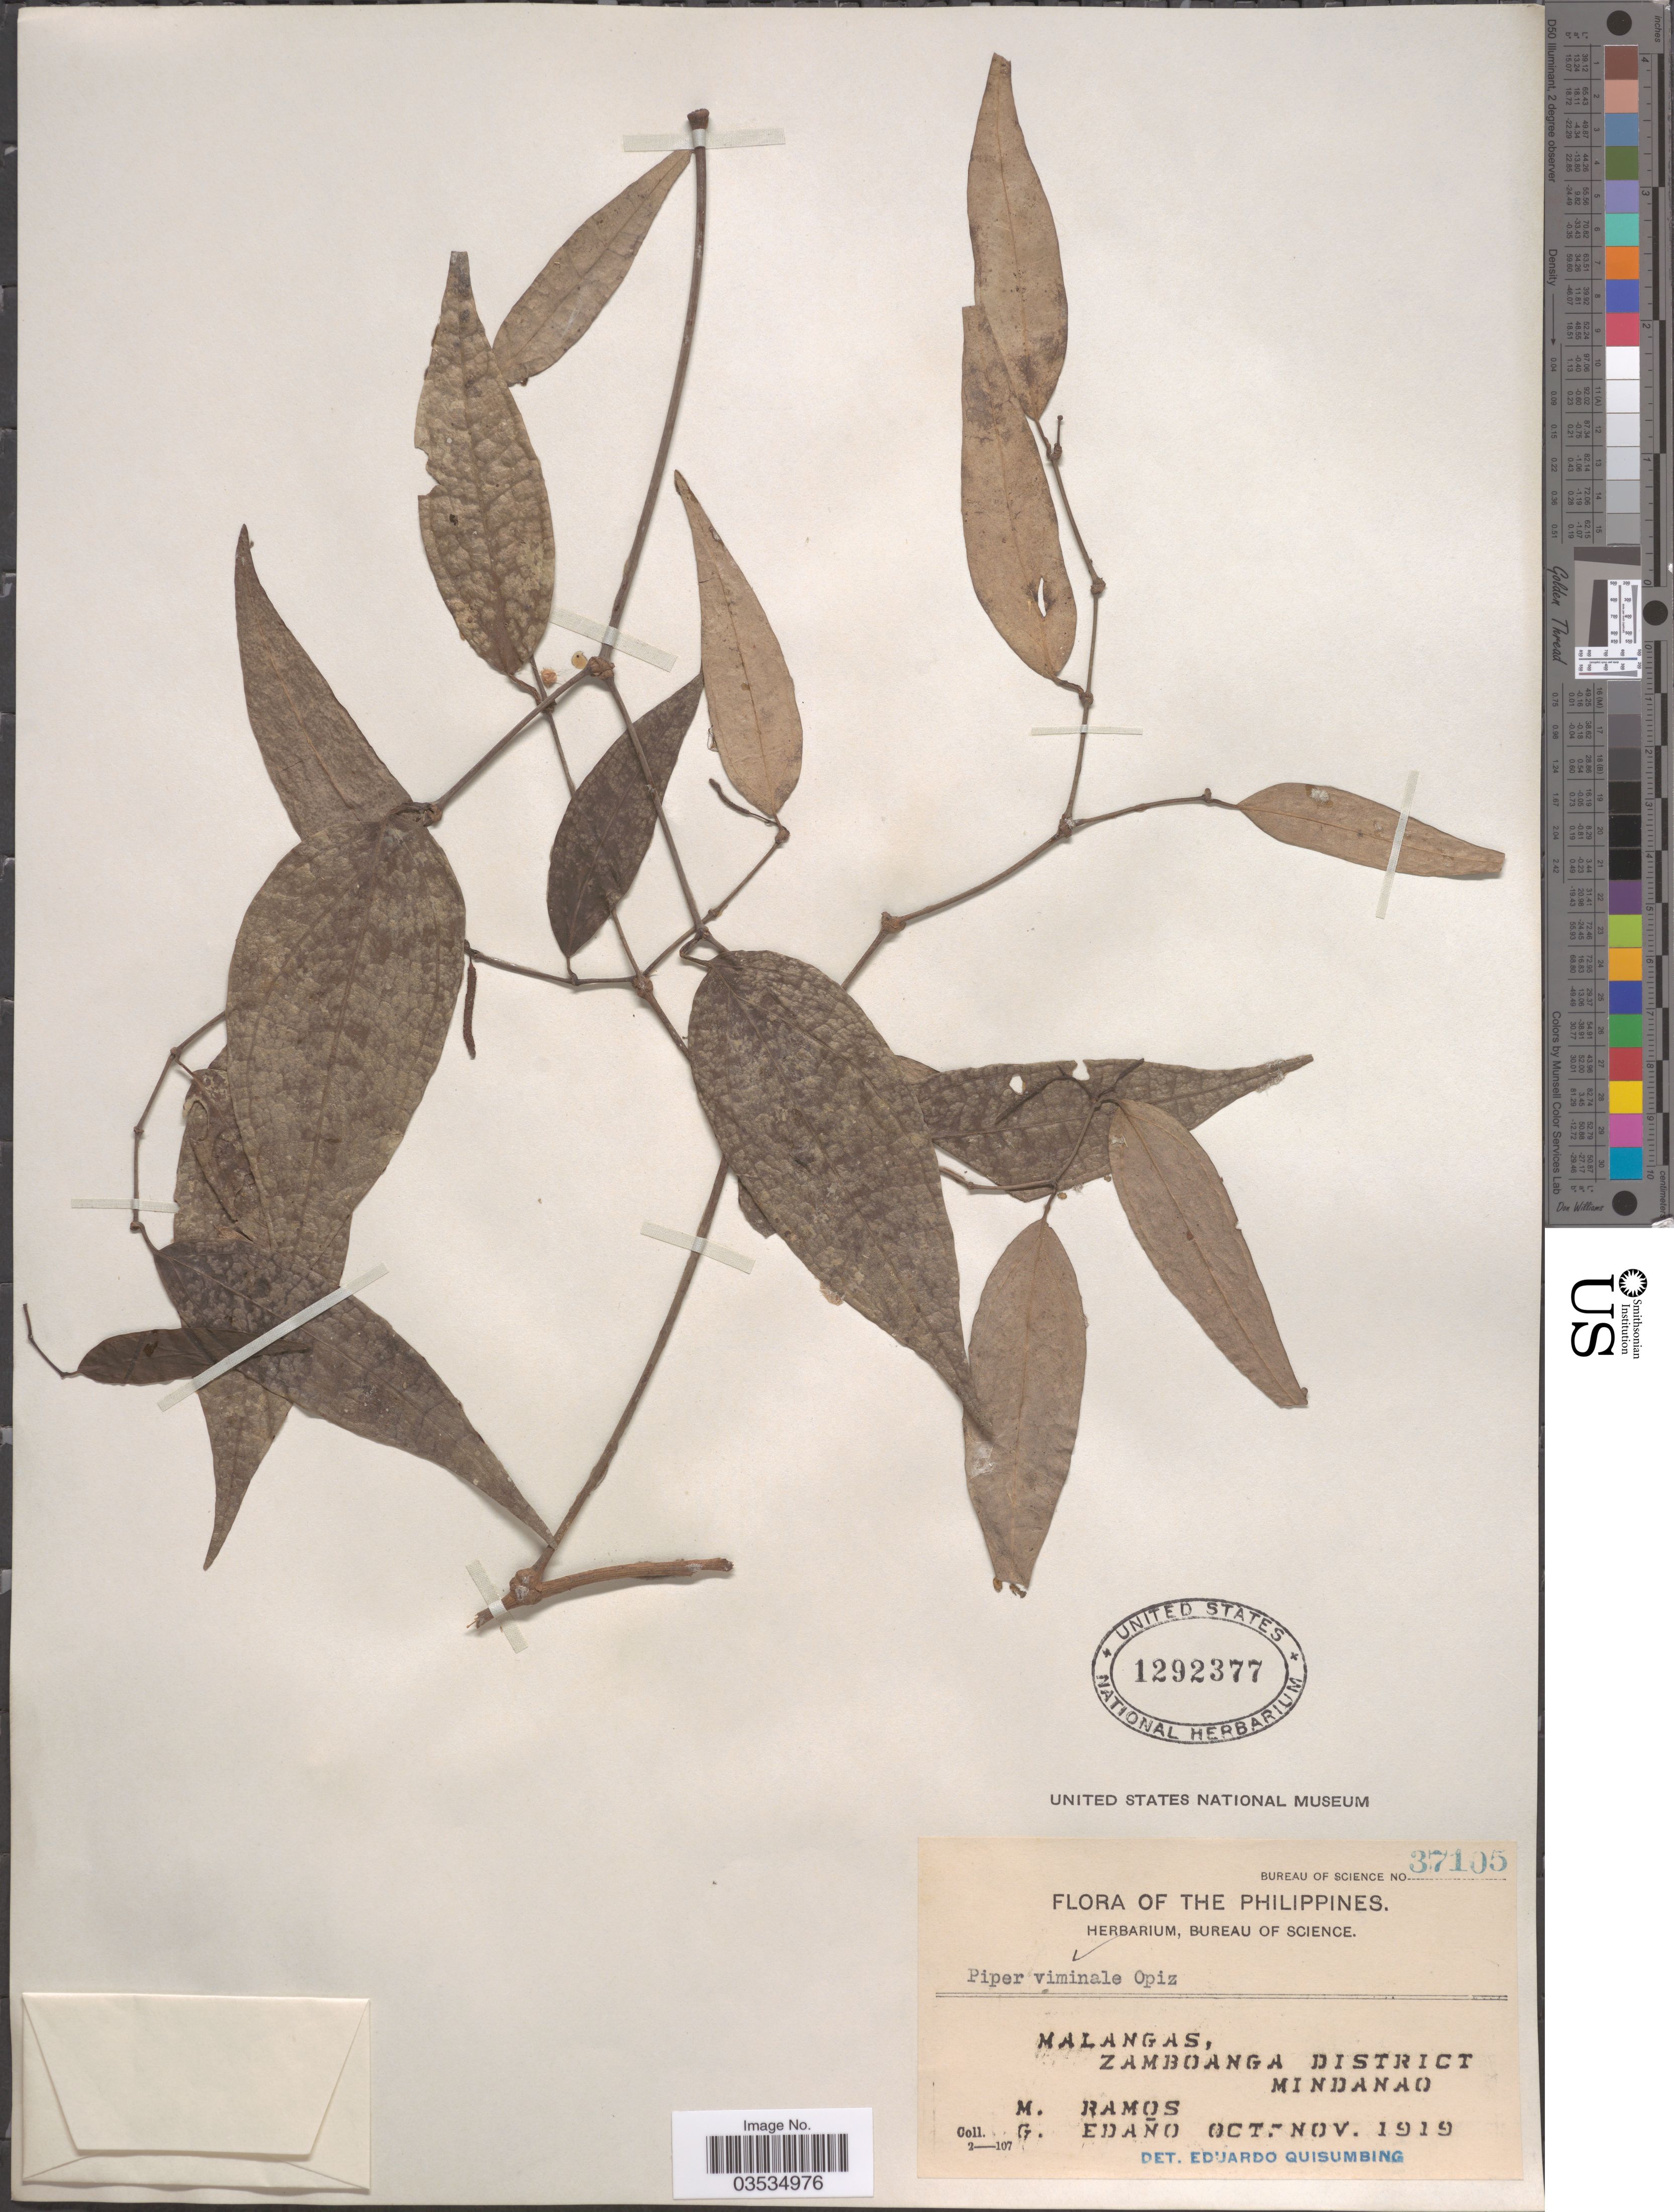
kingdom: Plantae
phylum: Tracheophyta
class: Magnoliopsida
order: Piperales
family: Piperaceae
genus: Piper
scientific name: Piper viminale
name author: Opiz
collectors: M. Ramos & G. Edaño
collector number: Bureau of Science 37105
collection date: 1919-10/1919-11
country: Philippines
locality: Malangas, Zamboanga District. Mindanao.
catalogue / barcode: US 1292377